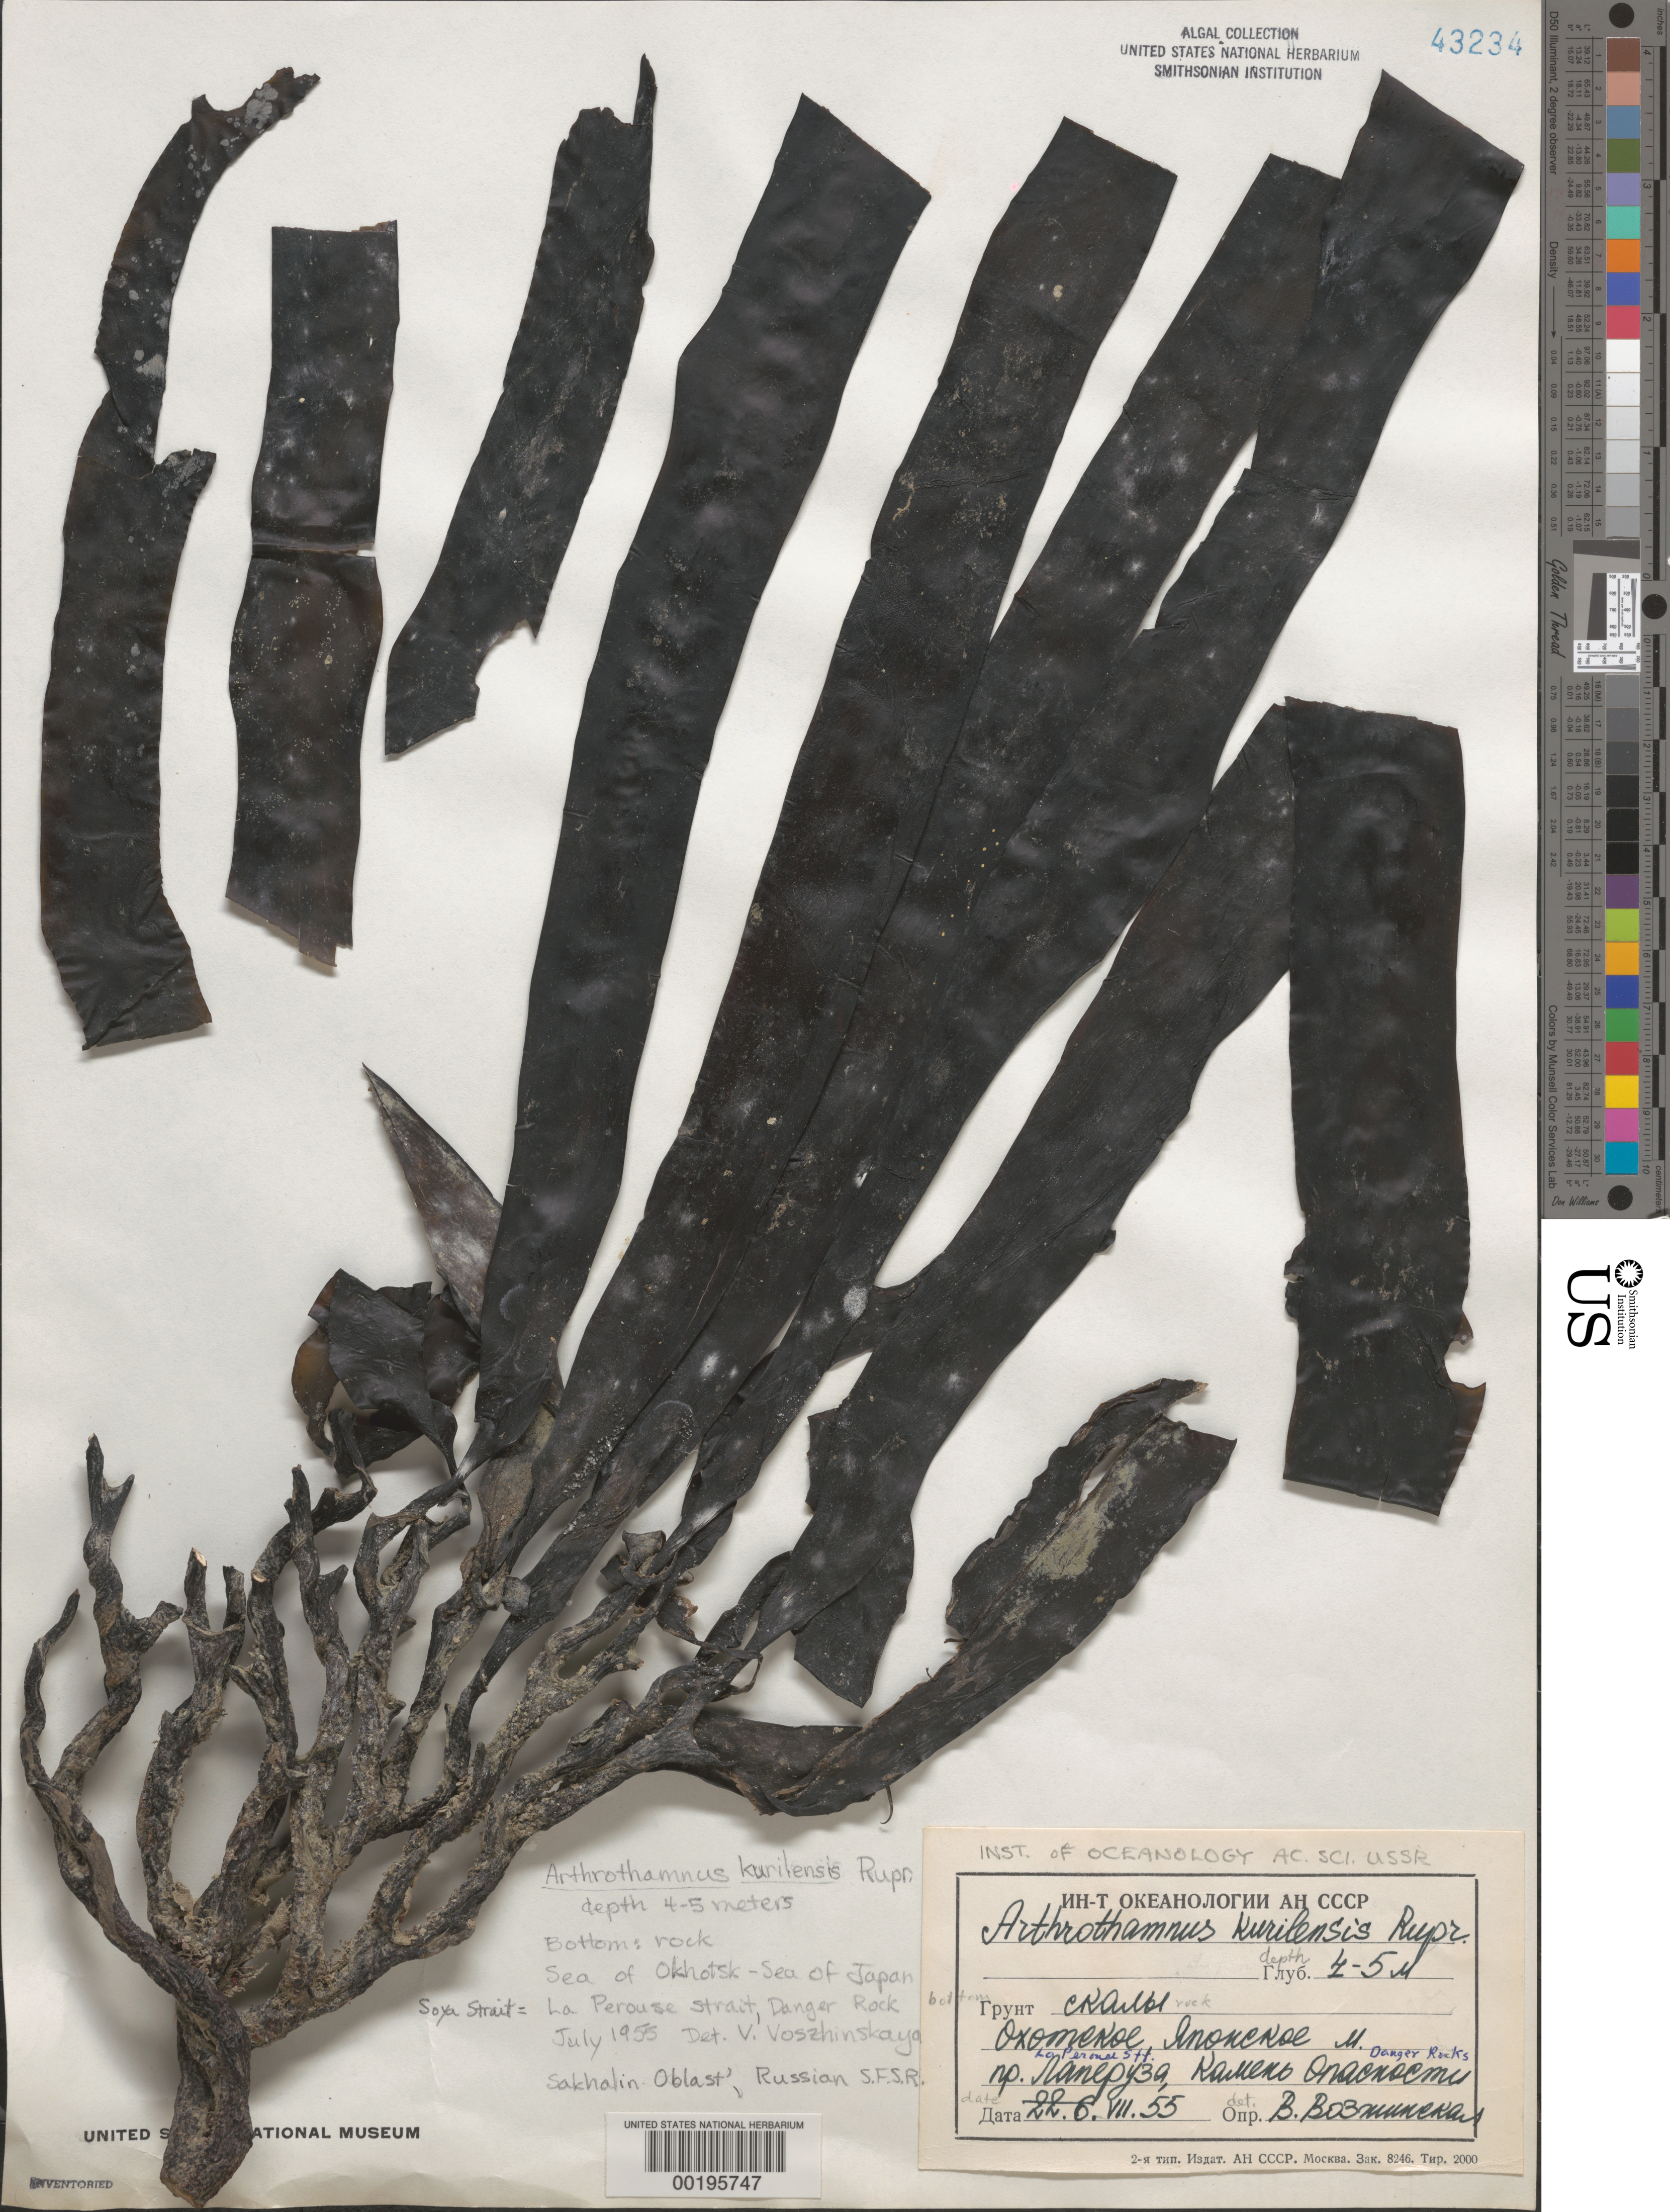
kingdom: Chromista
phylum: Ochrophyta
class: Phaeophyceae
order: Laminariales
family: Laminariaceae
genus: Arthrothamnus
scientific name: Arthrothamnus kurilensis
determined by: Vozzhinskaya, V.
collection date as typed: Jul 1955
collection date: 1955-07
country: Russian Federation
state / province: Sakhalin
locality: Sea of Okhotsk/Japan, Soya Strait, Danger Rock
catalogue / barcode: US 43234